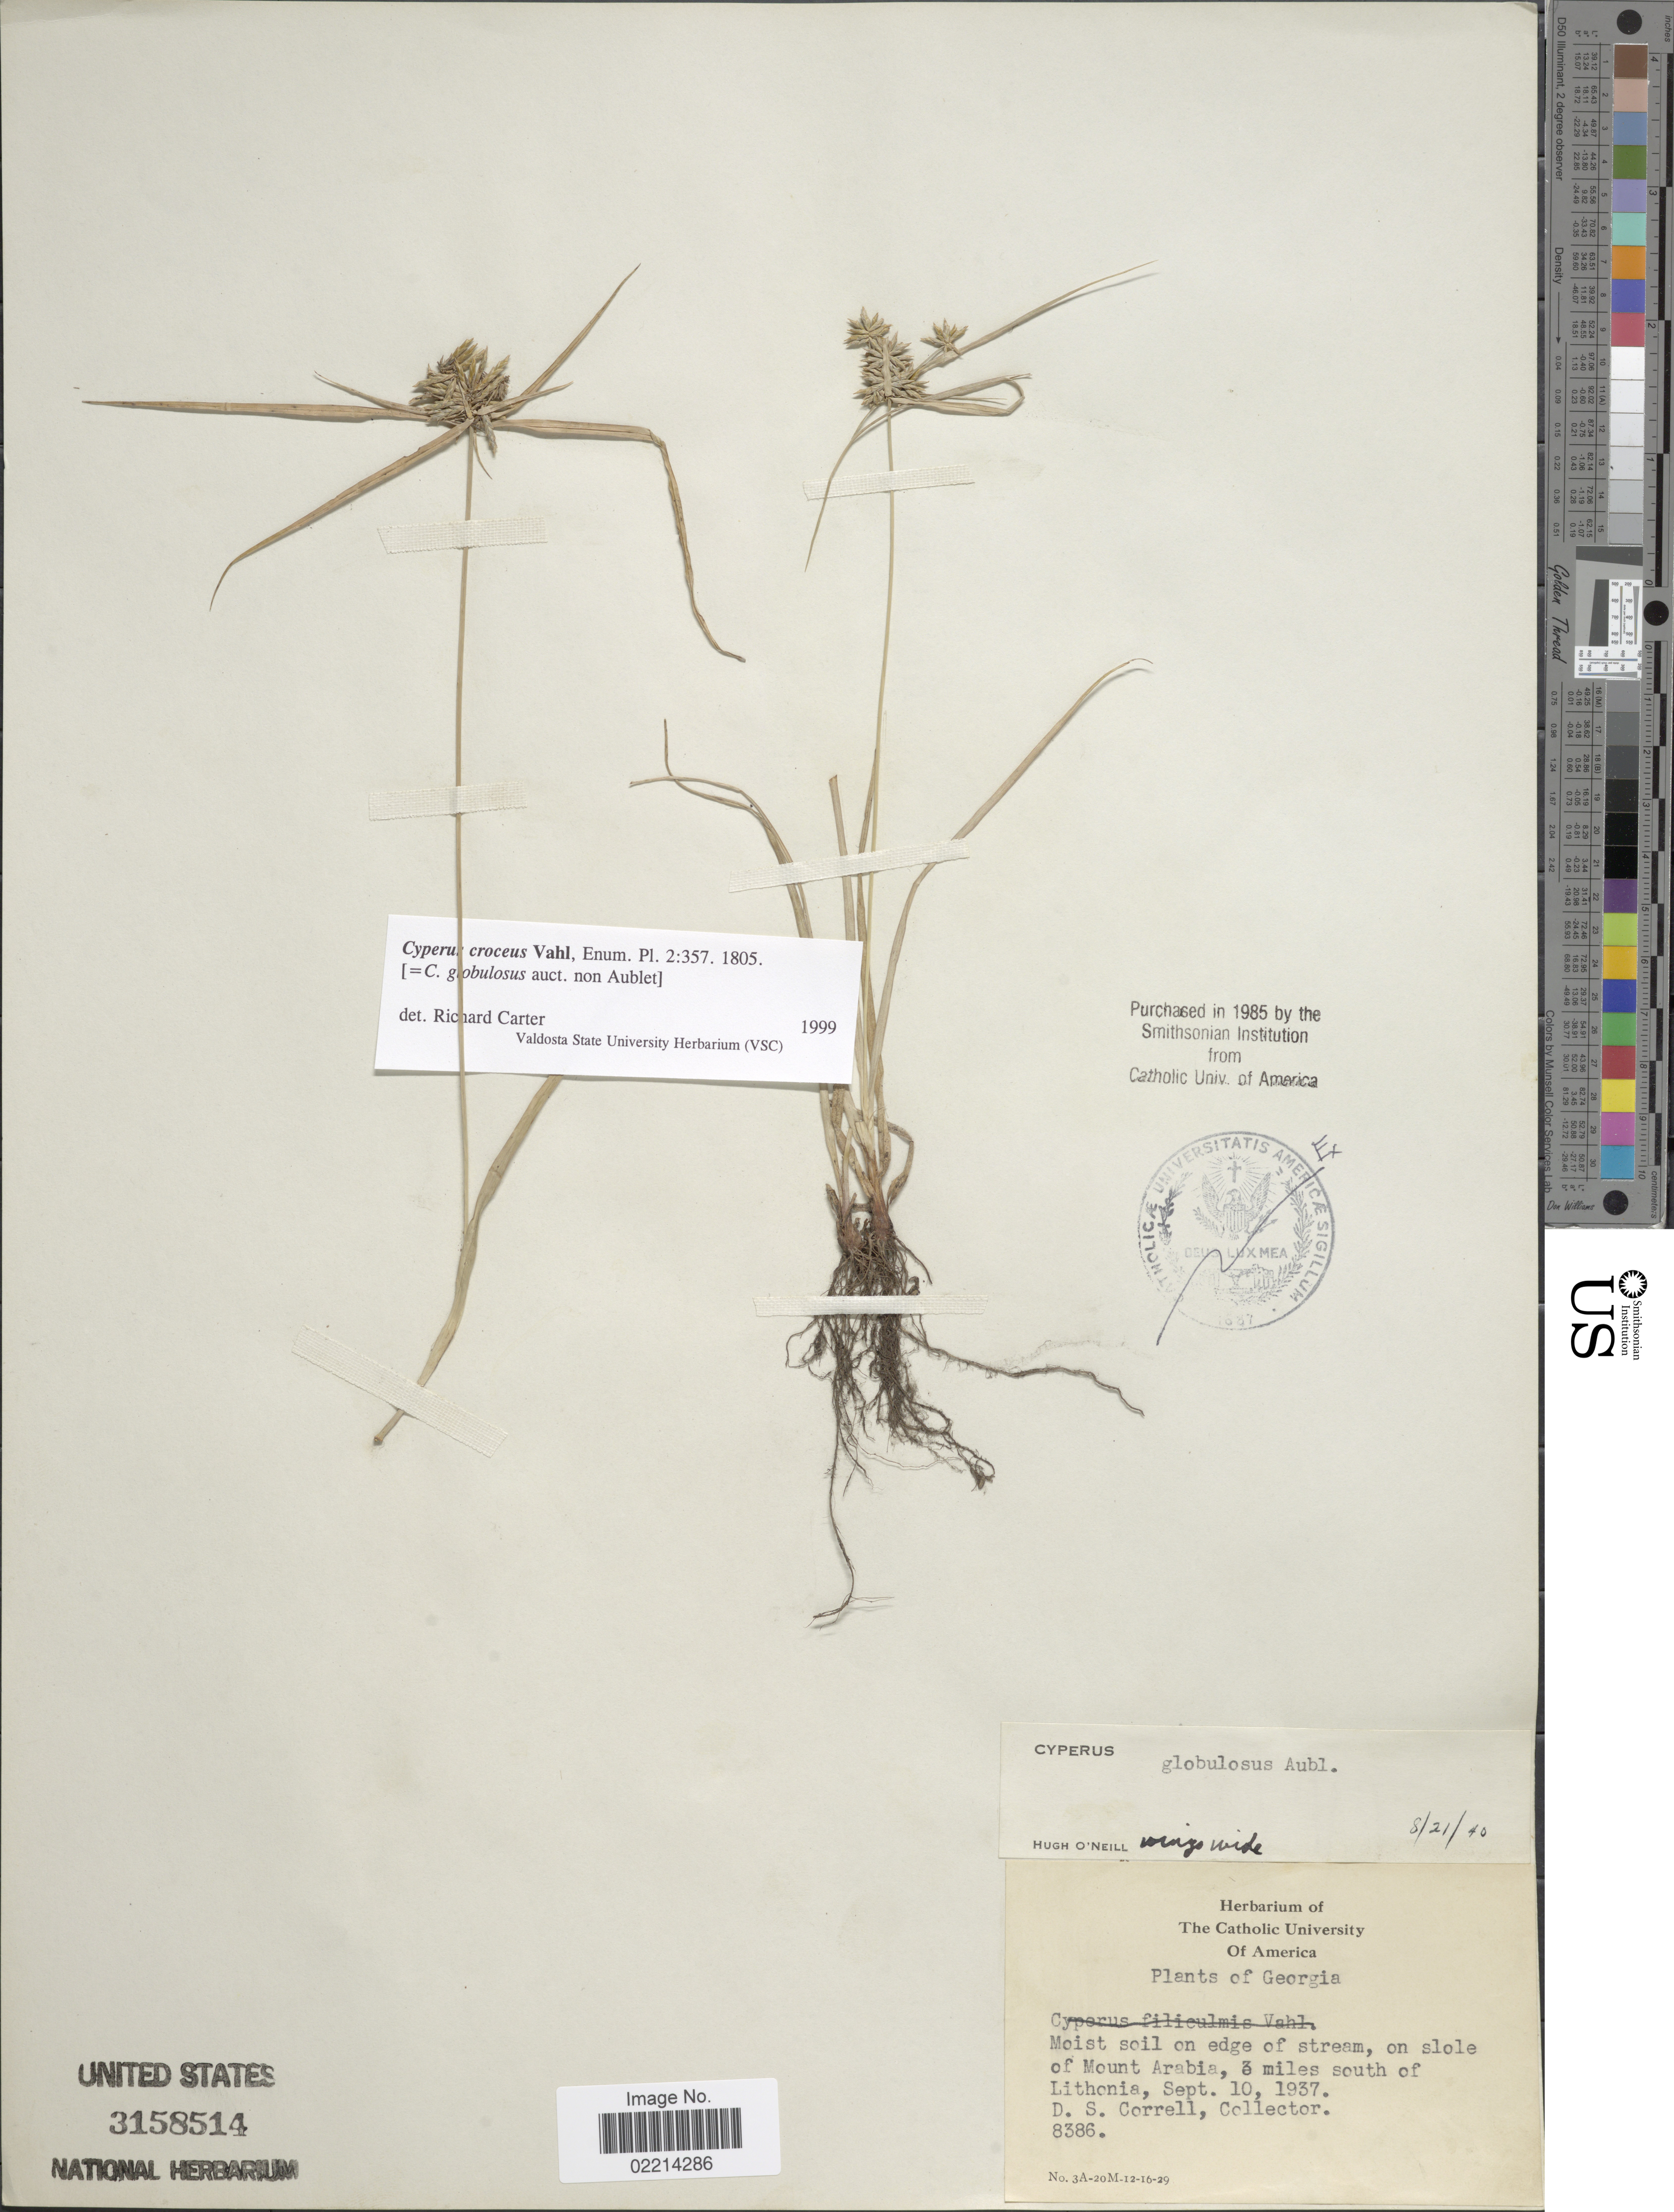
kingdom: Plantae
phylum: Tracheophyta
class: Liliopsida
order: Poales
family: Cyperaceae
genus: Cyperus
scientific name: Cyperus croceus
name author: Vahl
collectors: D. S. Correll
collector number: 8386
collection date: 1937-09-10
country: United States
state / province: Georgia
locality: Moist soil on edge of stream, on shole of Mount Arabia, 3 miles south of Lithonia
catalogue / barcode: US 3158514